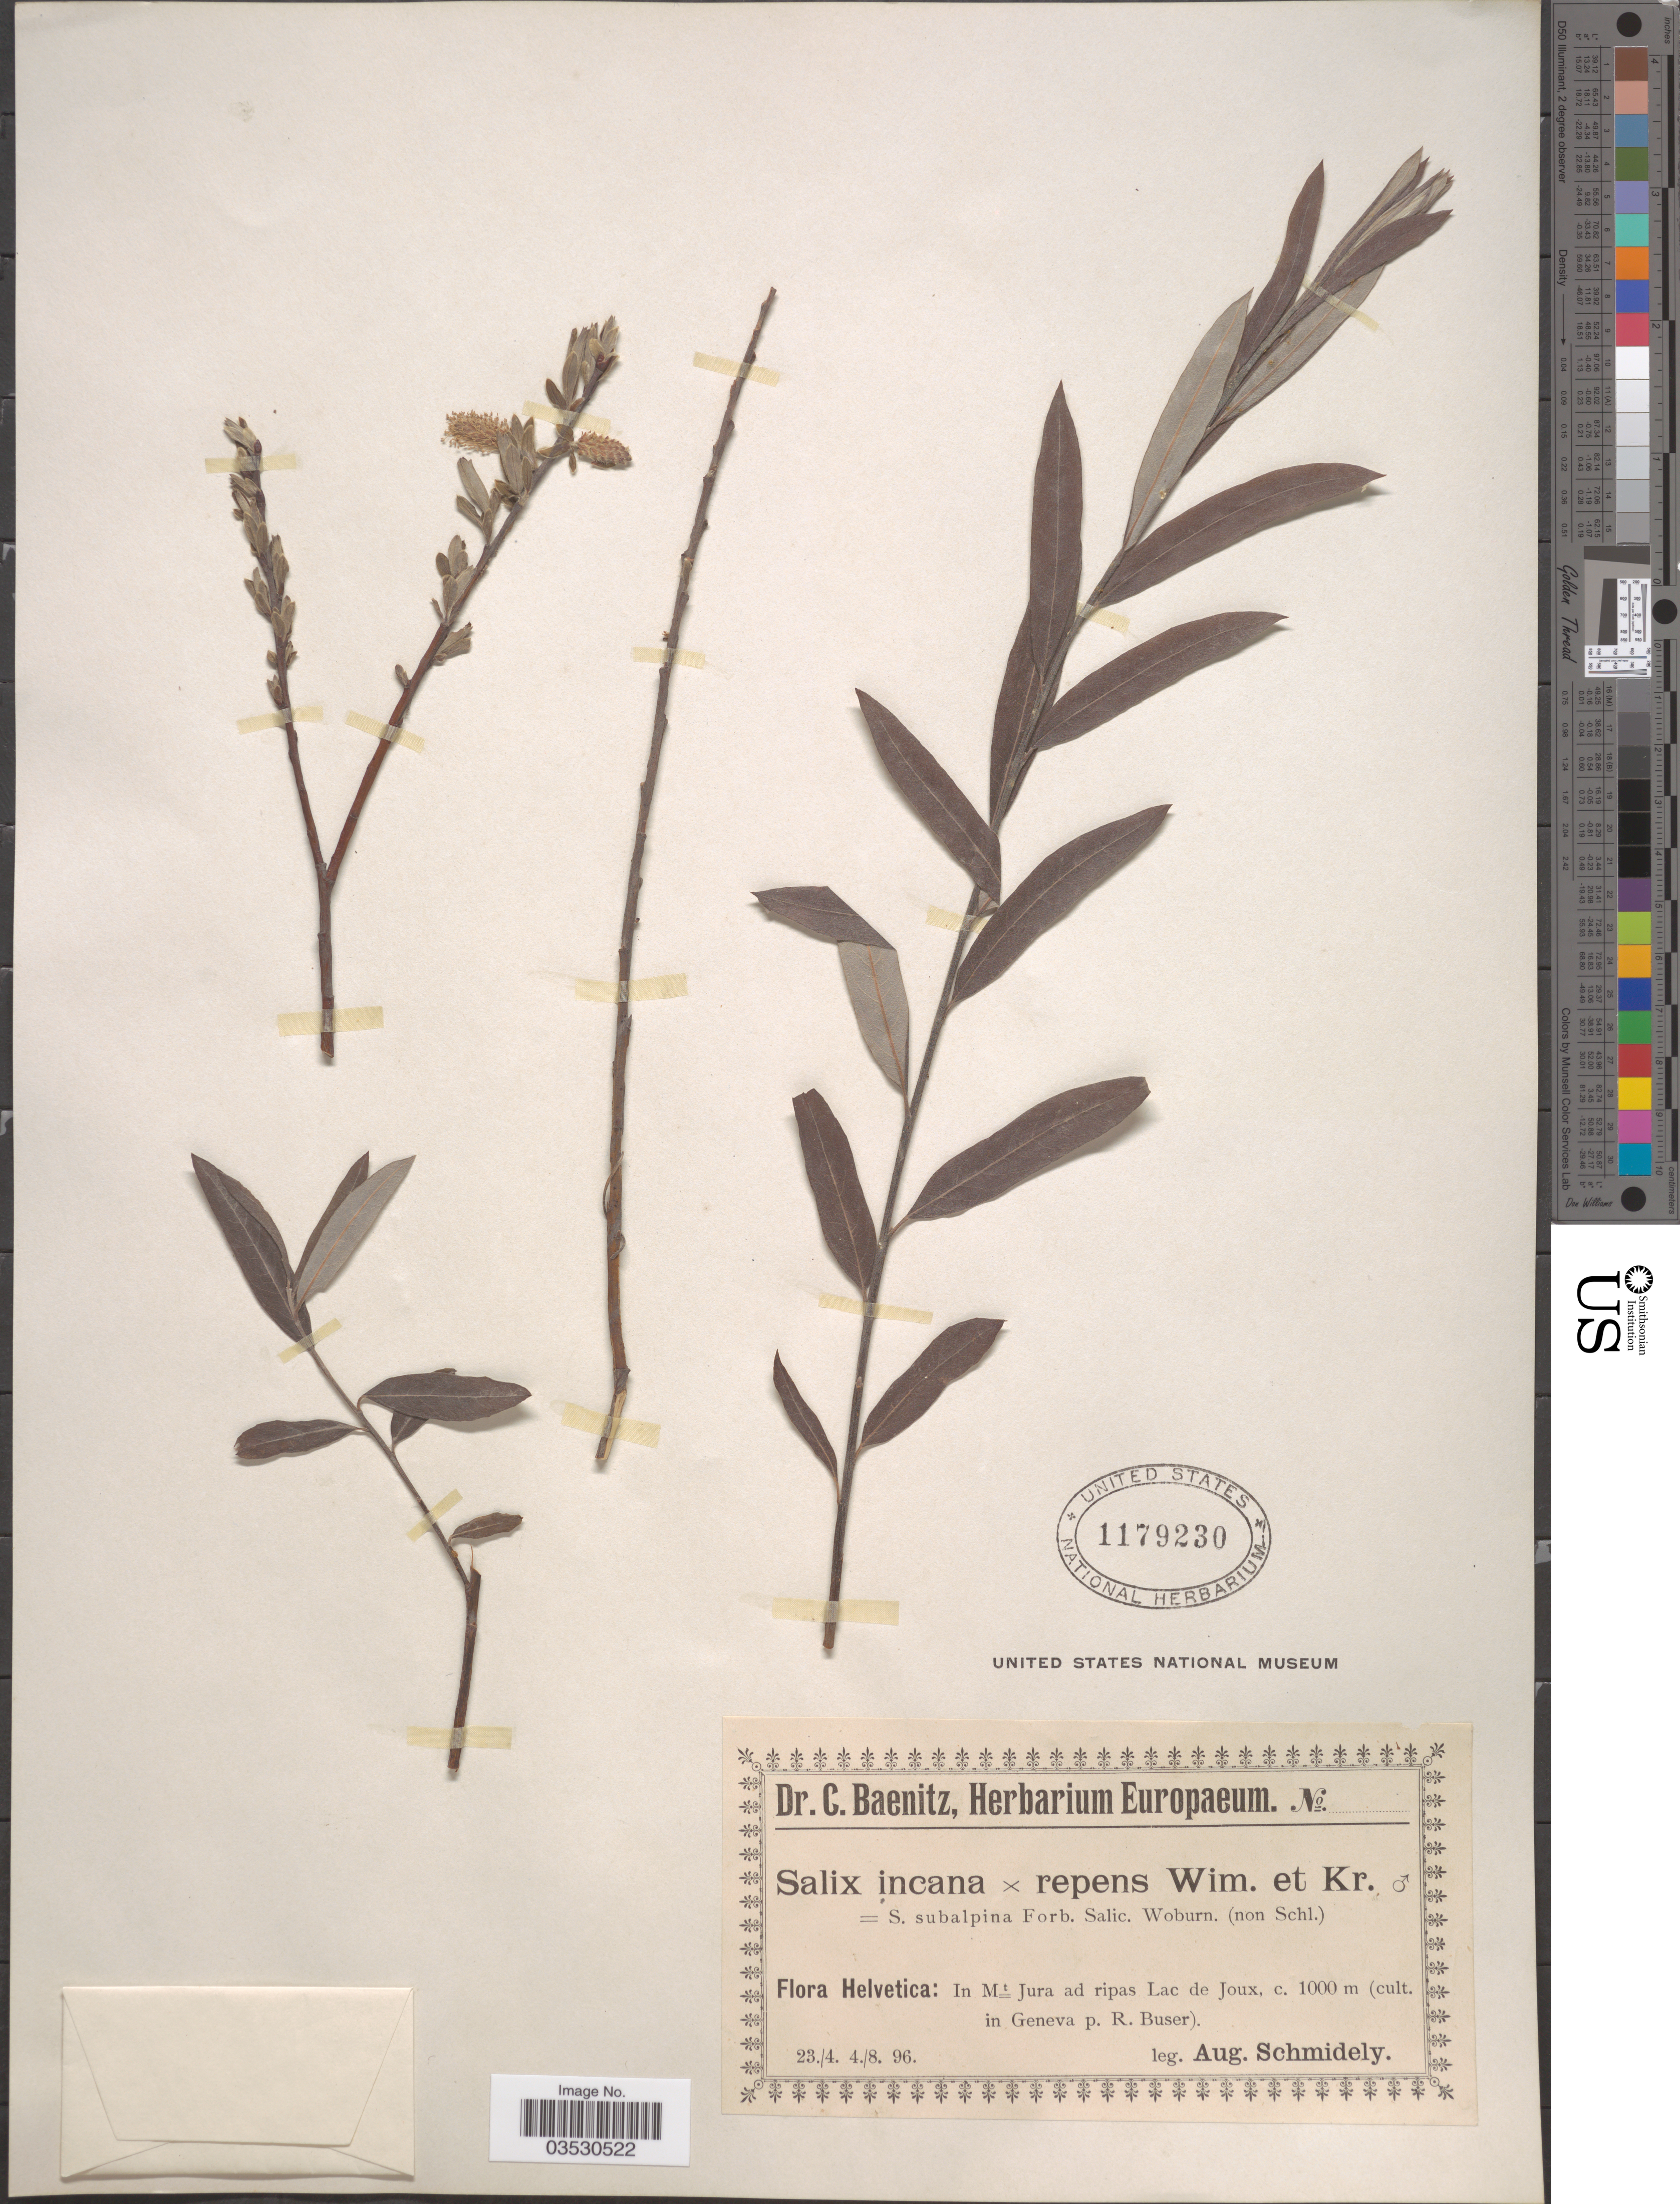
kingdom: Plantae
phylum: Tracheophyta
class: Magnoliopsida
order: Malpighiales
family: Salicaceae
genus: Salix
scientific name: Salix repens x S. incana Michx.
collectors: A. Schmidely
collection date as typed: Transcribed d/m/y: 23/4/96 to 4/8/96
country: Switzerland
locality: Helvetica: In Mt Jura ad ripas Lac de Joux, (cult. in Geneva p. R. Buser).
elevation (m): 1000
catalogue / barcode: US 1179230